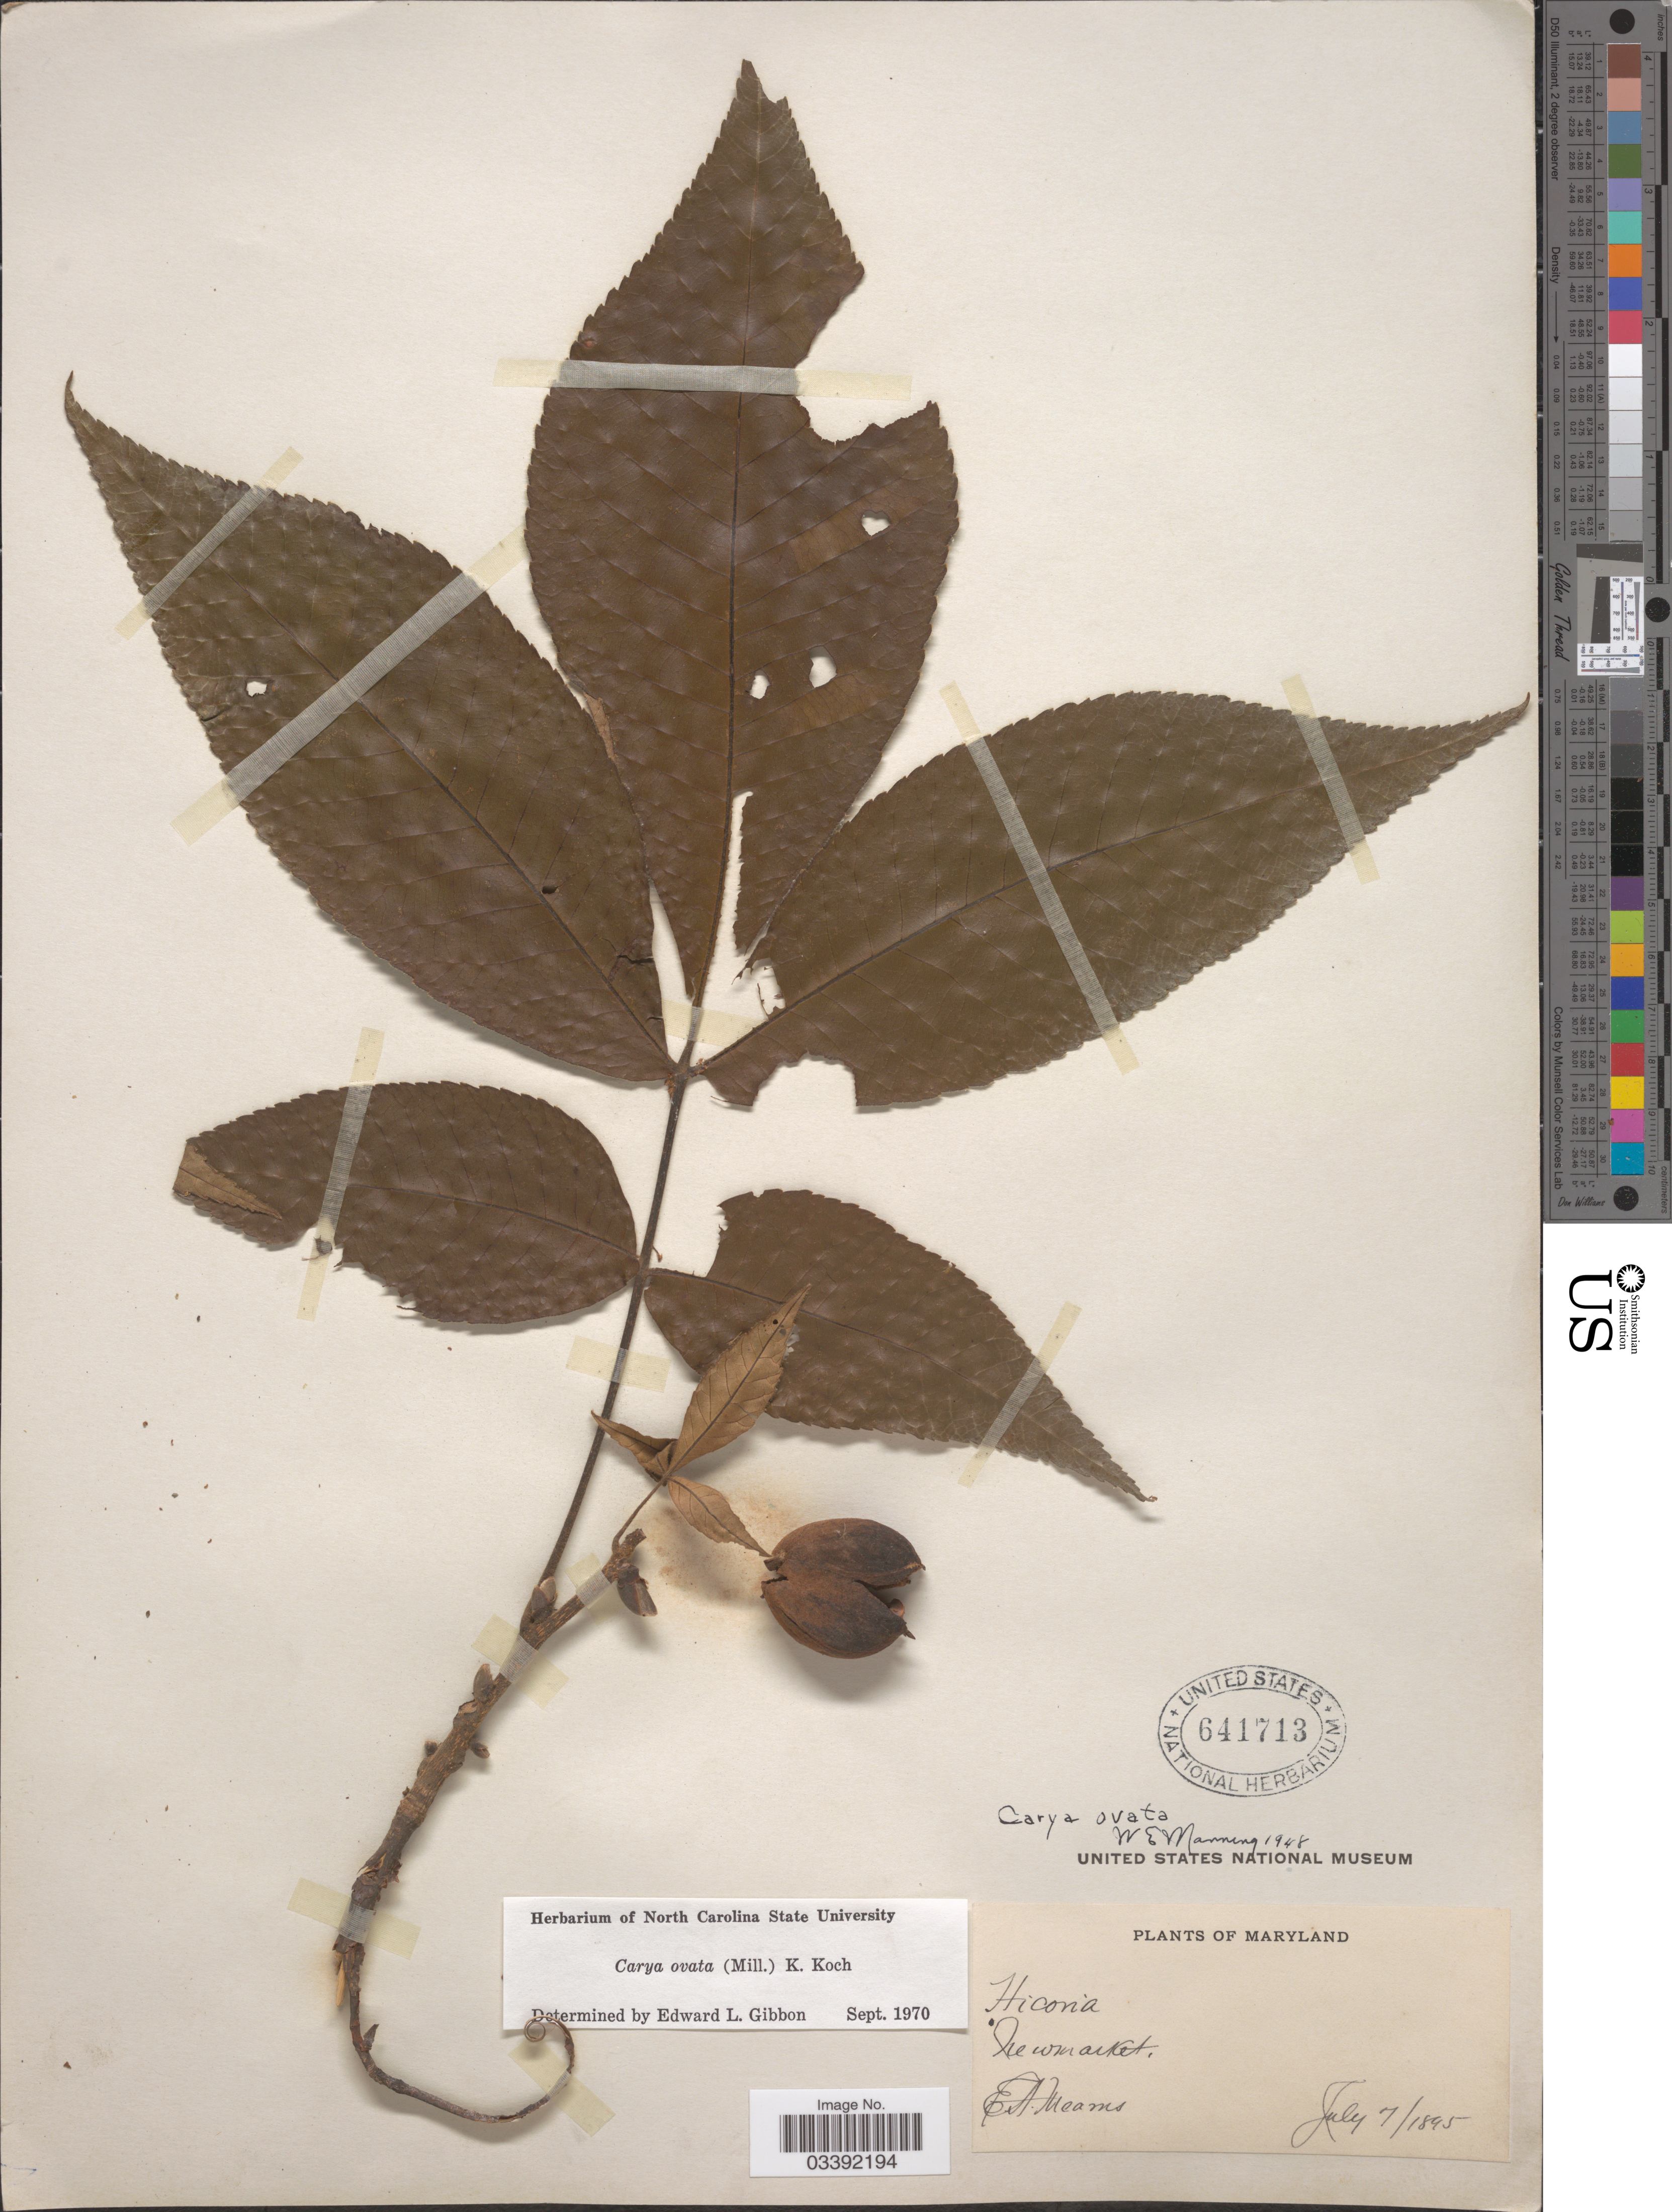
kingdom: Plantae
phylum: Tracheophyta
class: Magnoliopsida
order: Fagales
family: Juglandaceae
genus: Carya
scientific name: Carya ovata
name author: (Mill.) K. Koch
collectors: E. A. Mearns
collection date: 1895-07-07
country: United States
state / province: Maryland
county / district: Frederick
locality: Newmarket.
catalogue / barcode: US 641713